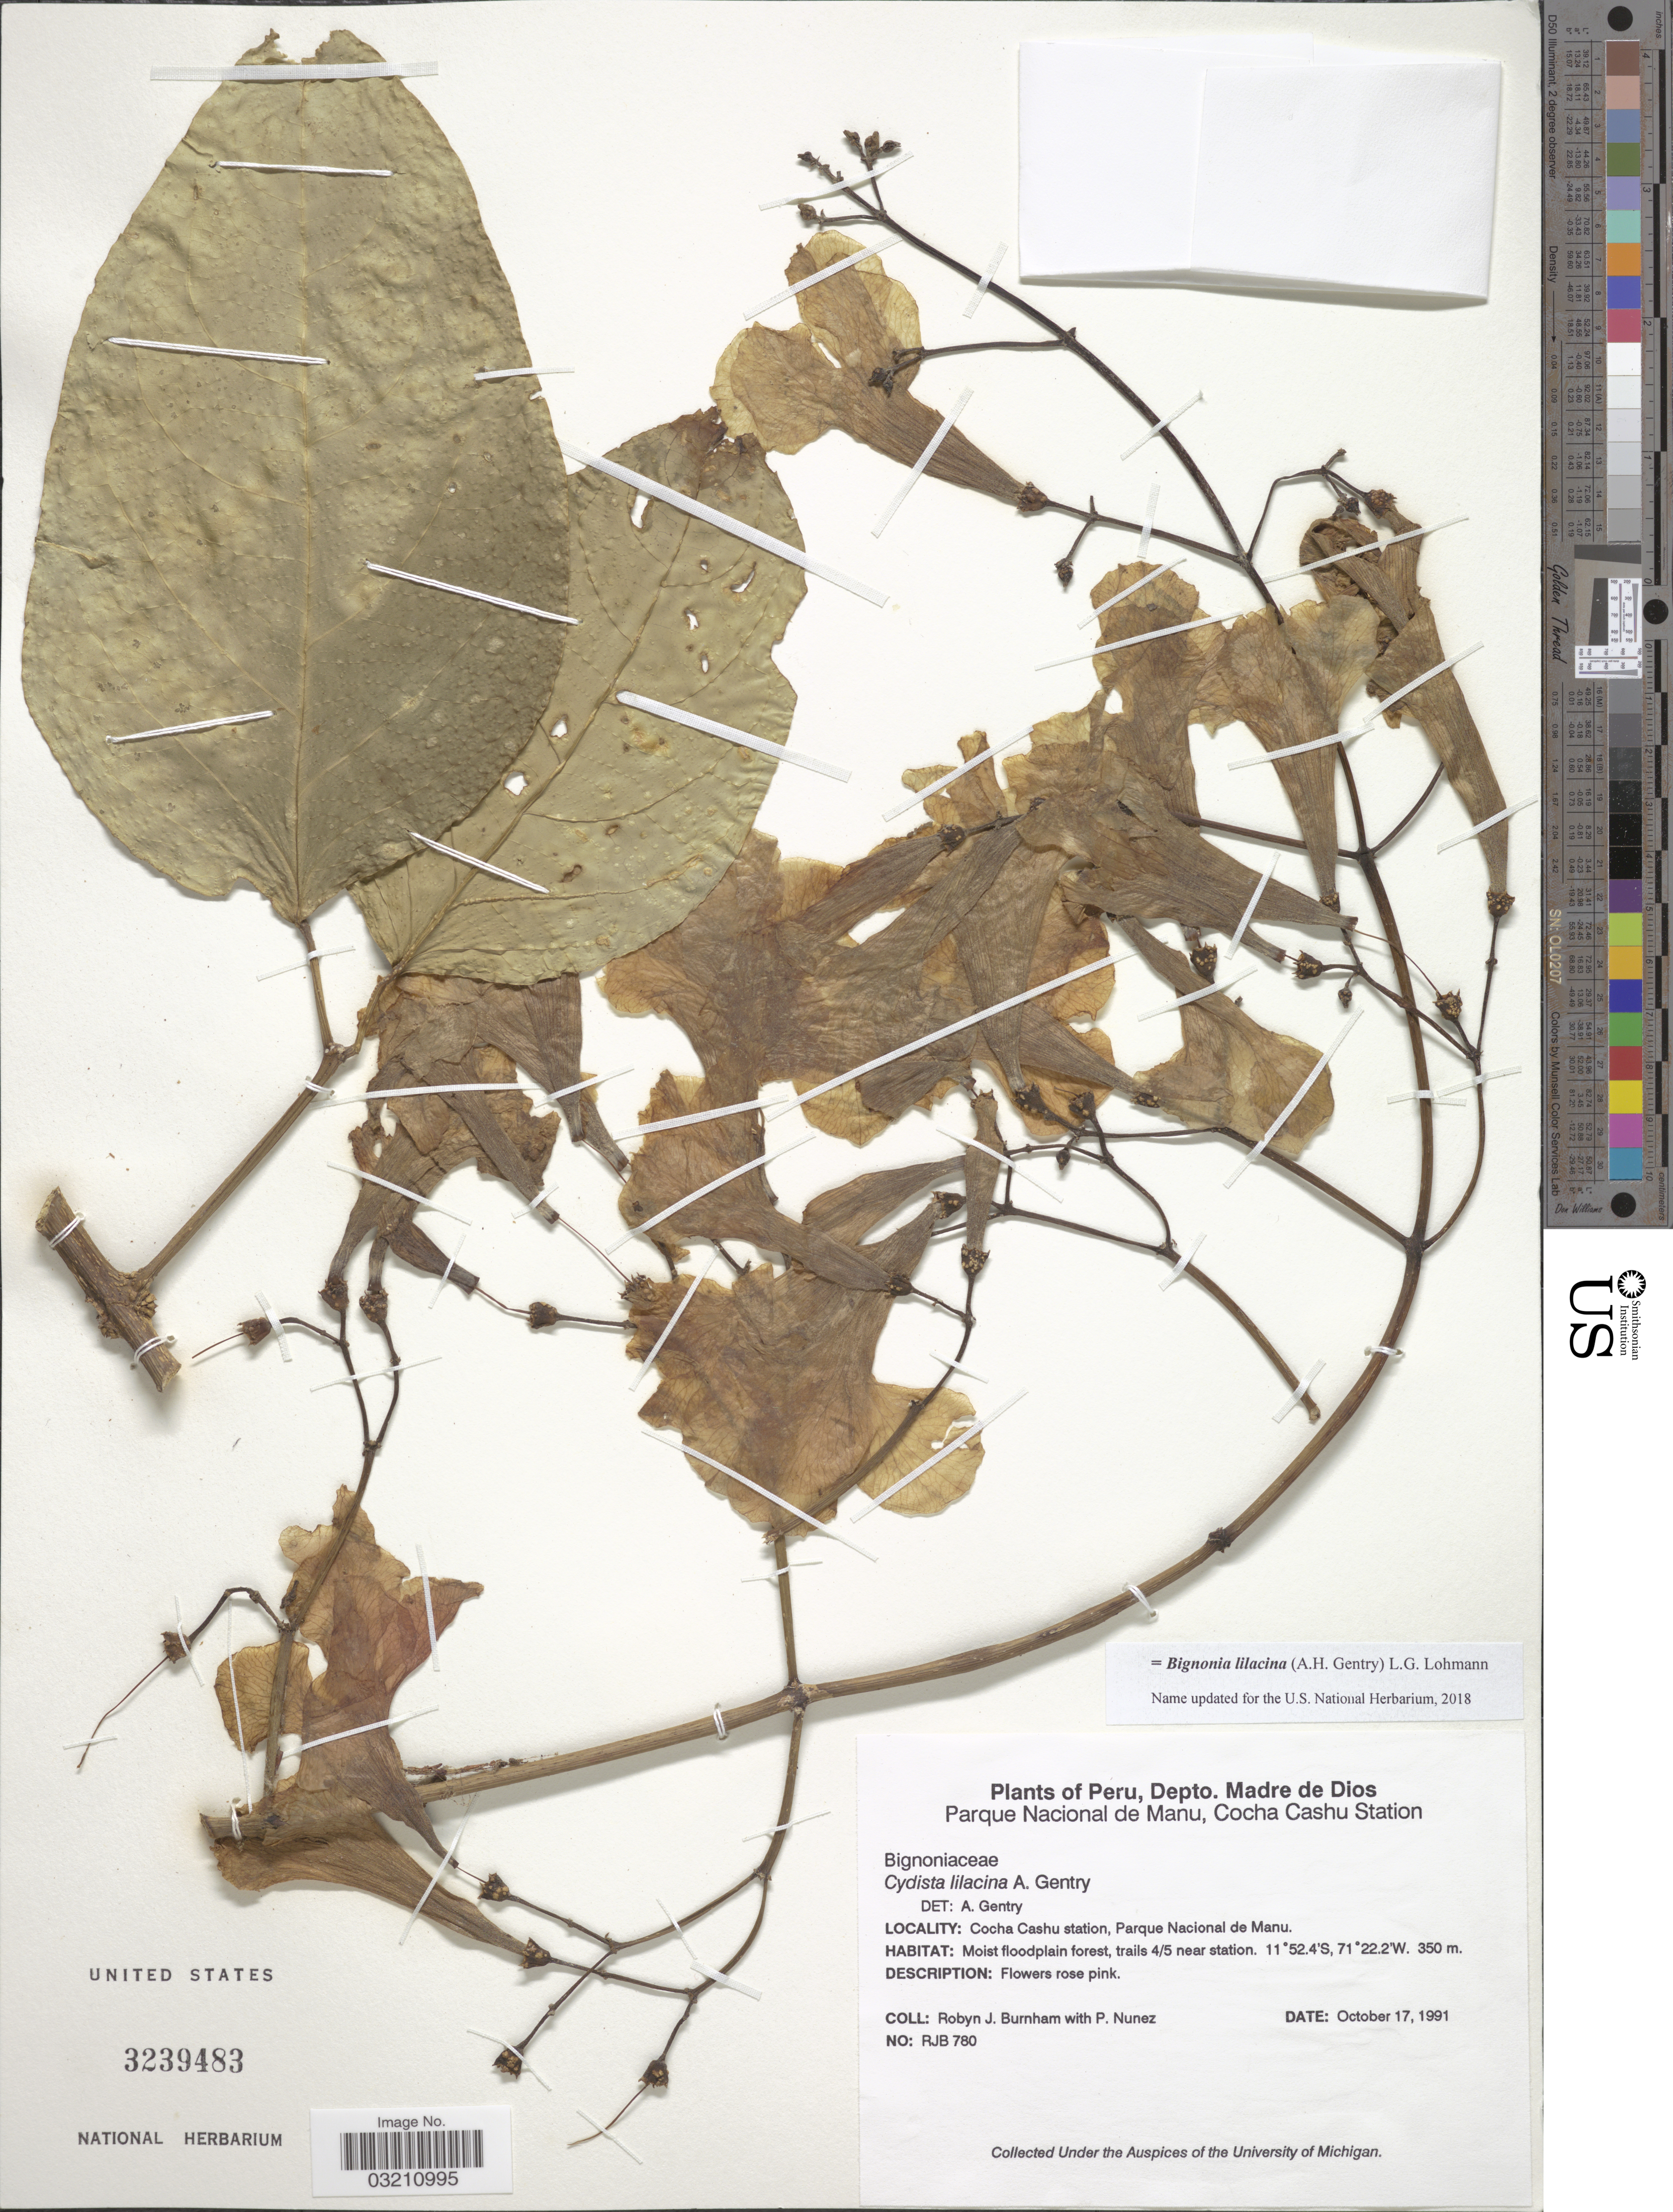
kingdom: Plantae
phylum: Tracheophyta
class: Magnoliopsida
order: Lamiales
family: Bignoniaceae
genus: Bignonia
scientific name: Bignonia lilacina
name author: (A.H. Gentry) L.G. Lohmann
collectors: R. J. Burnham & P. Nuñez V.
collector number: RJB780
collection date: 1991-10-17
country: Peru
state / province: Madre de Dios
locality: Depto. Madre de Dios. Cocha Cashu station, Parque Nacional de Manu. Trails 4/5 near station.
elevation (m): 350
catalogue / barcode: US 3239483